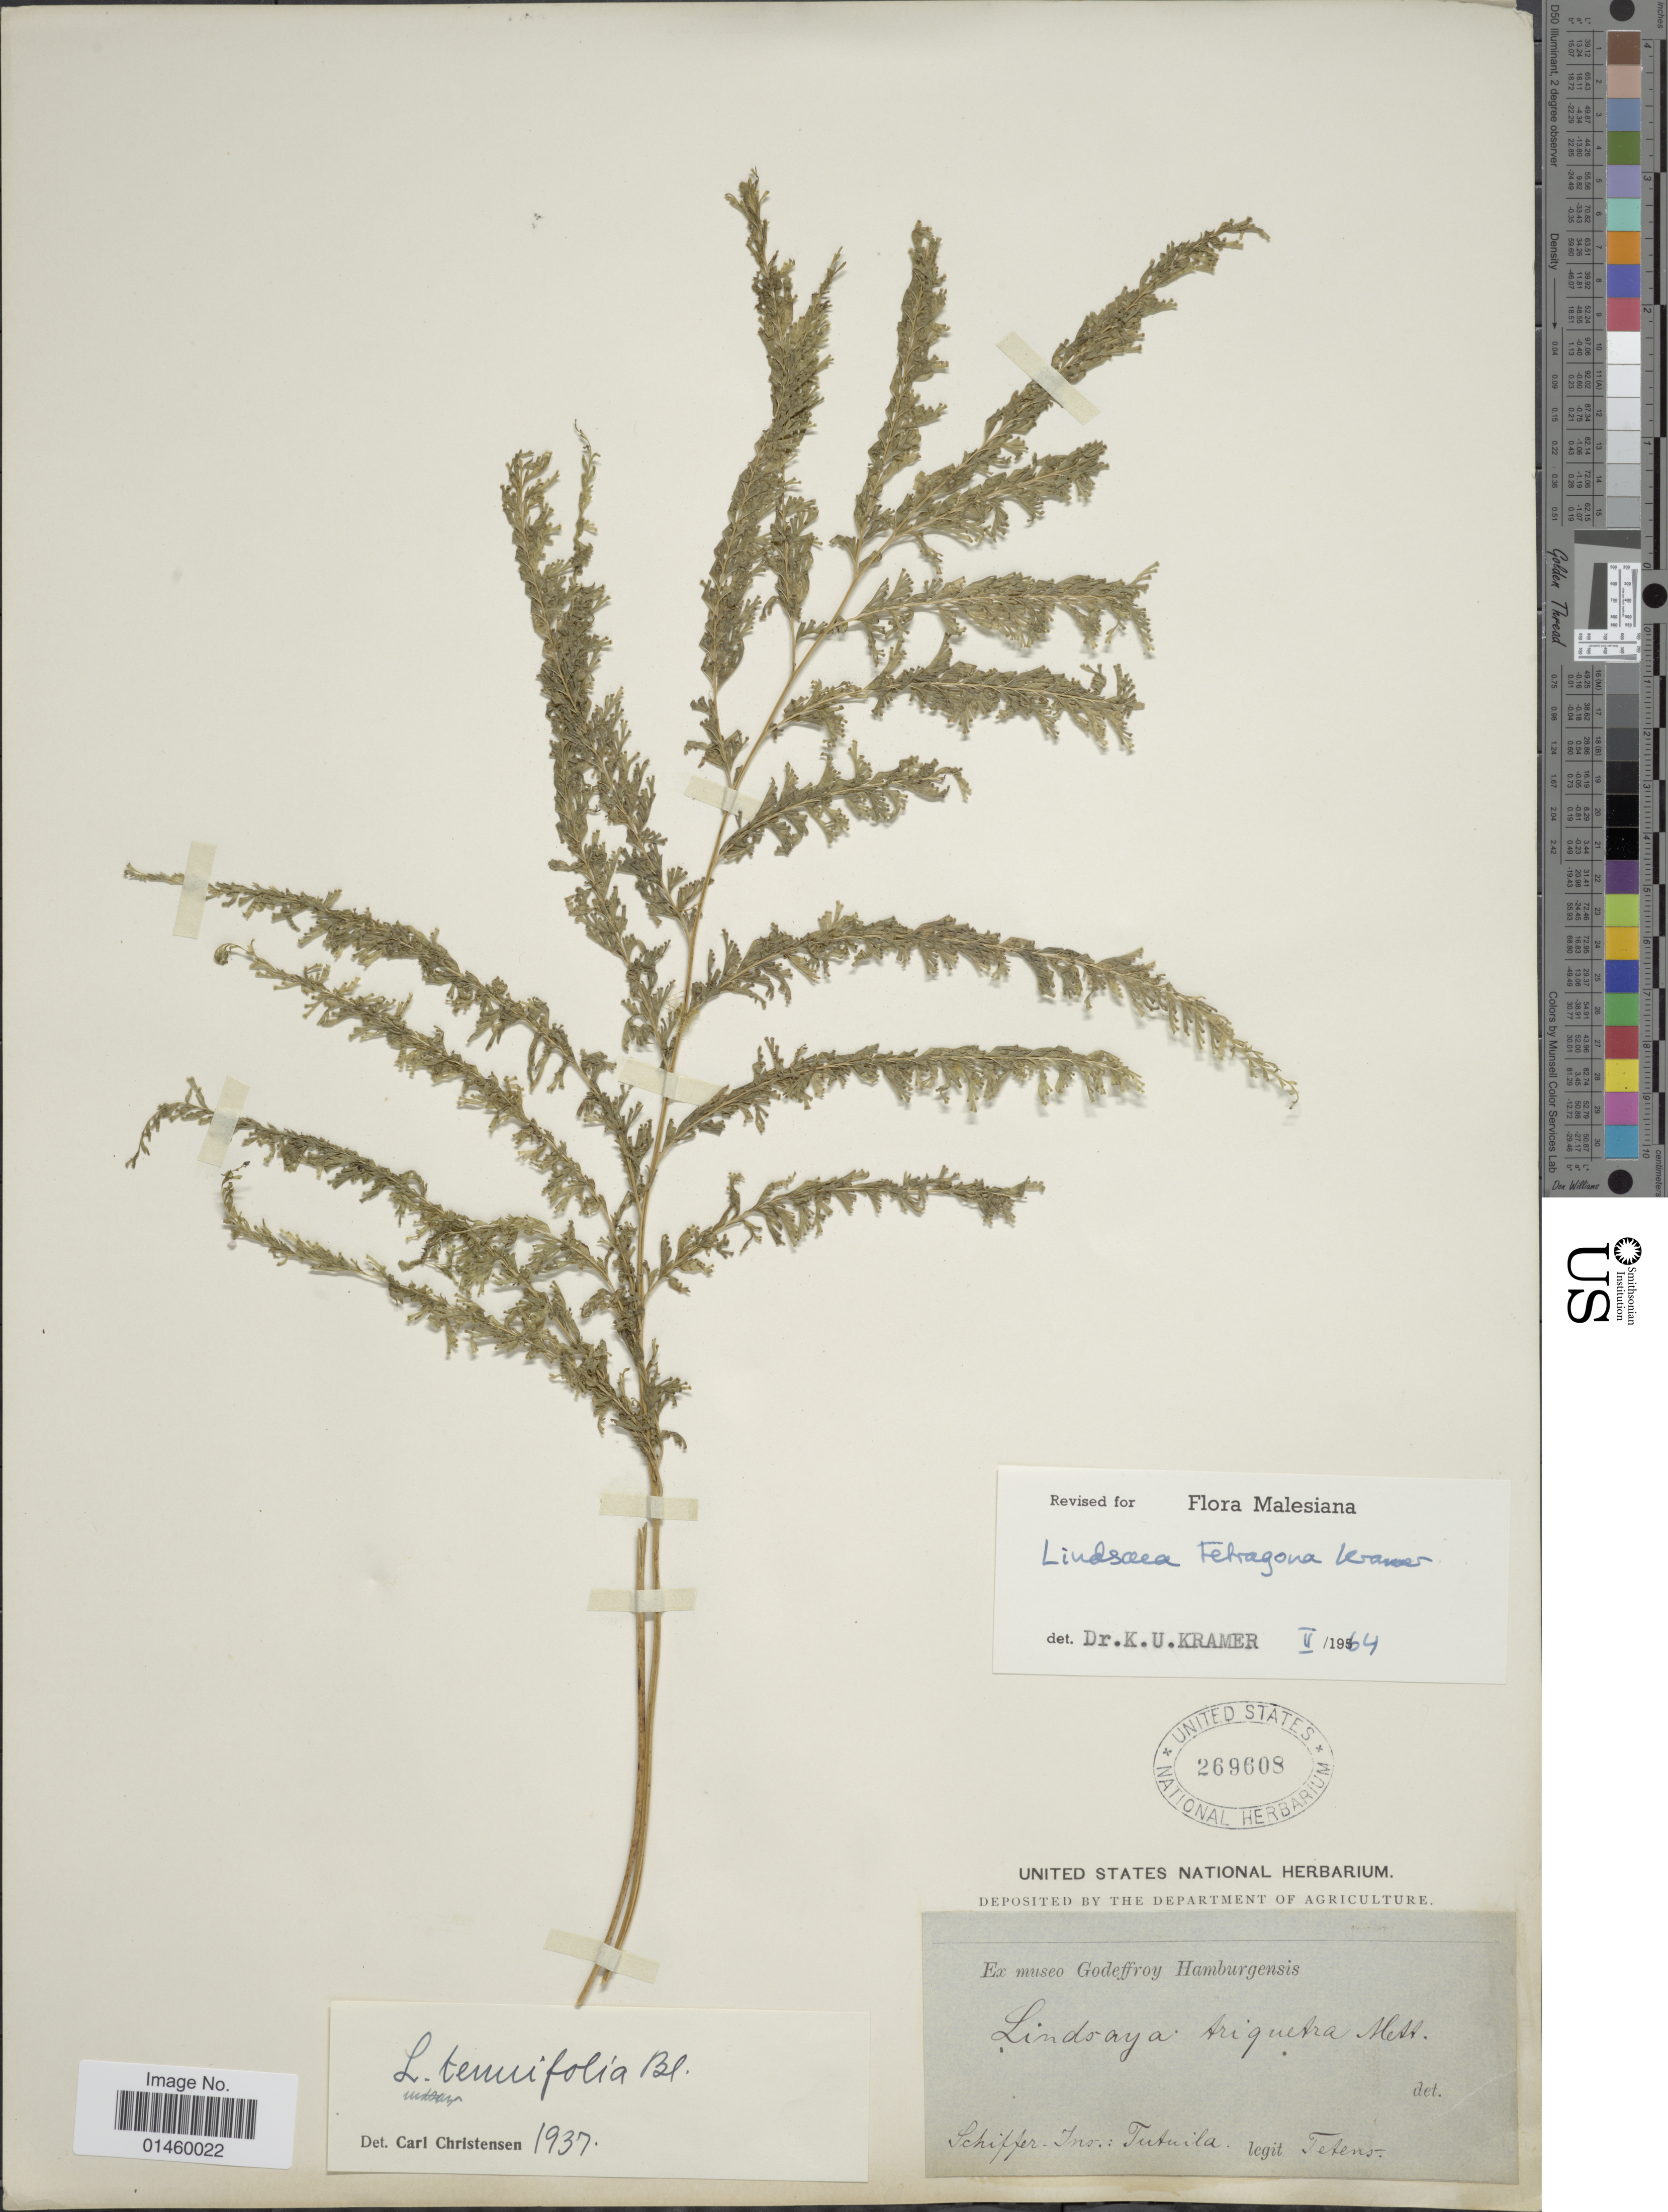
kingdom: Plantae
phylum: Tracheophyta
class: Polypodiopsida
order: Polypodiales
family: Lindsaeaceae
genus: Lindsaea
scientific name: Lindsaea tetragona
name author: K.U. Kramer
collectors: Tetens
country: American Samoa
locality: Scheffer-Ins.: Tutuila.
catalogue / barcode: US 269608